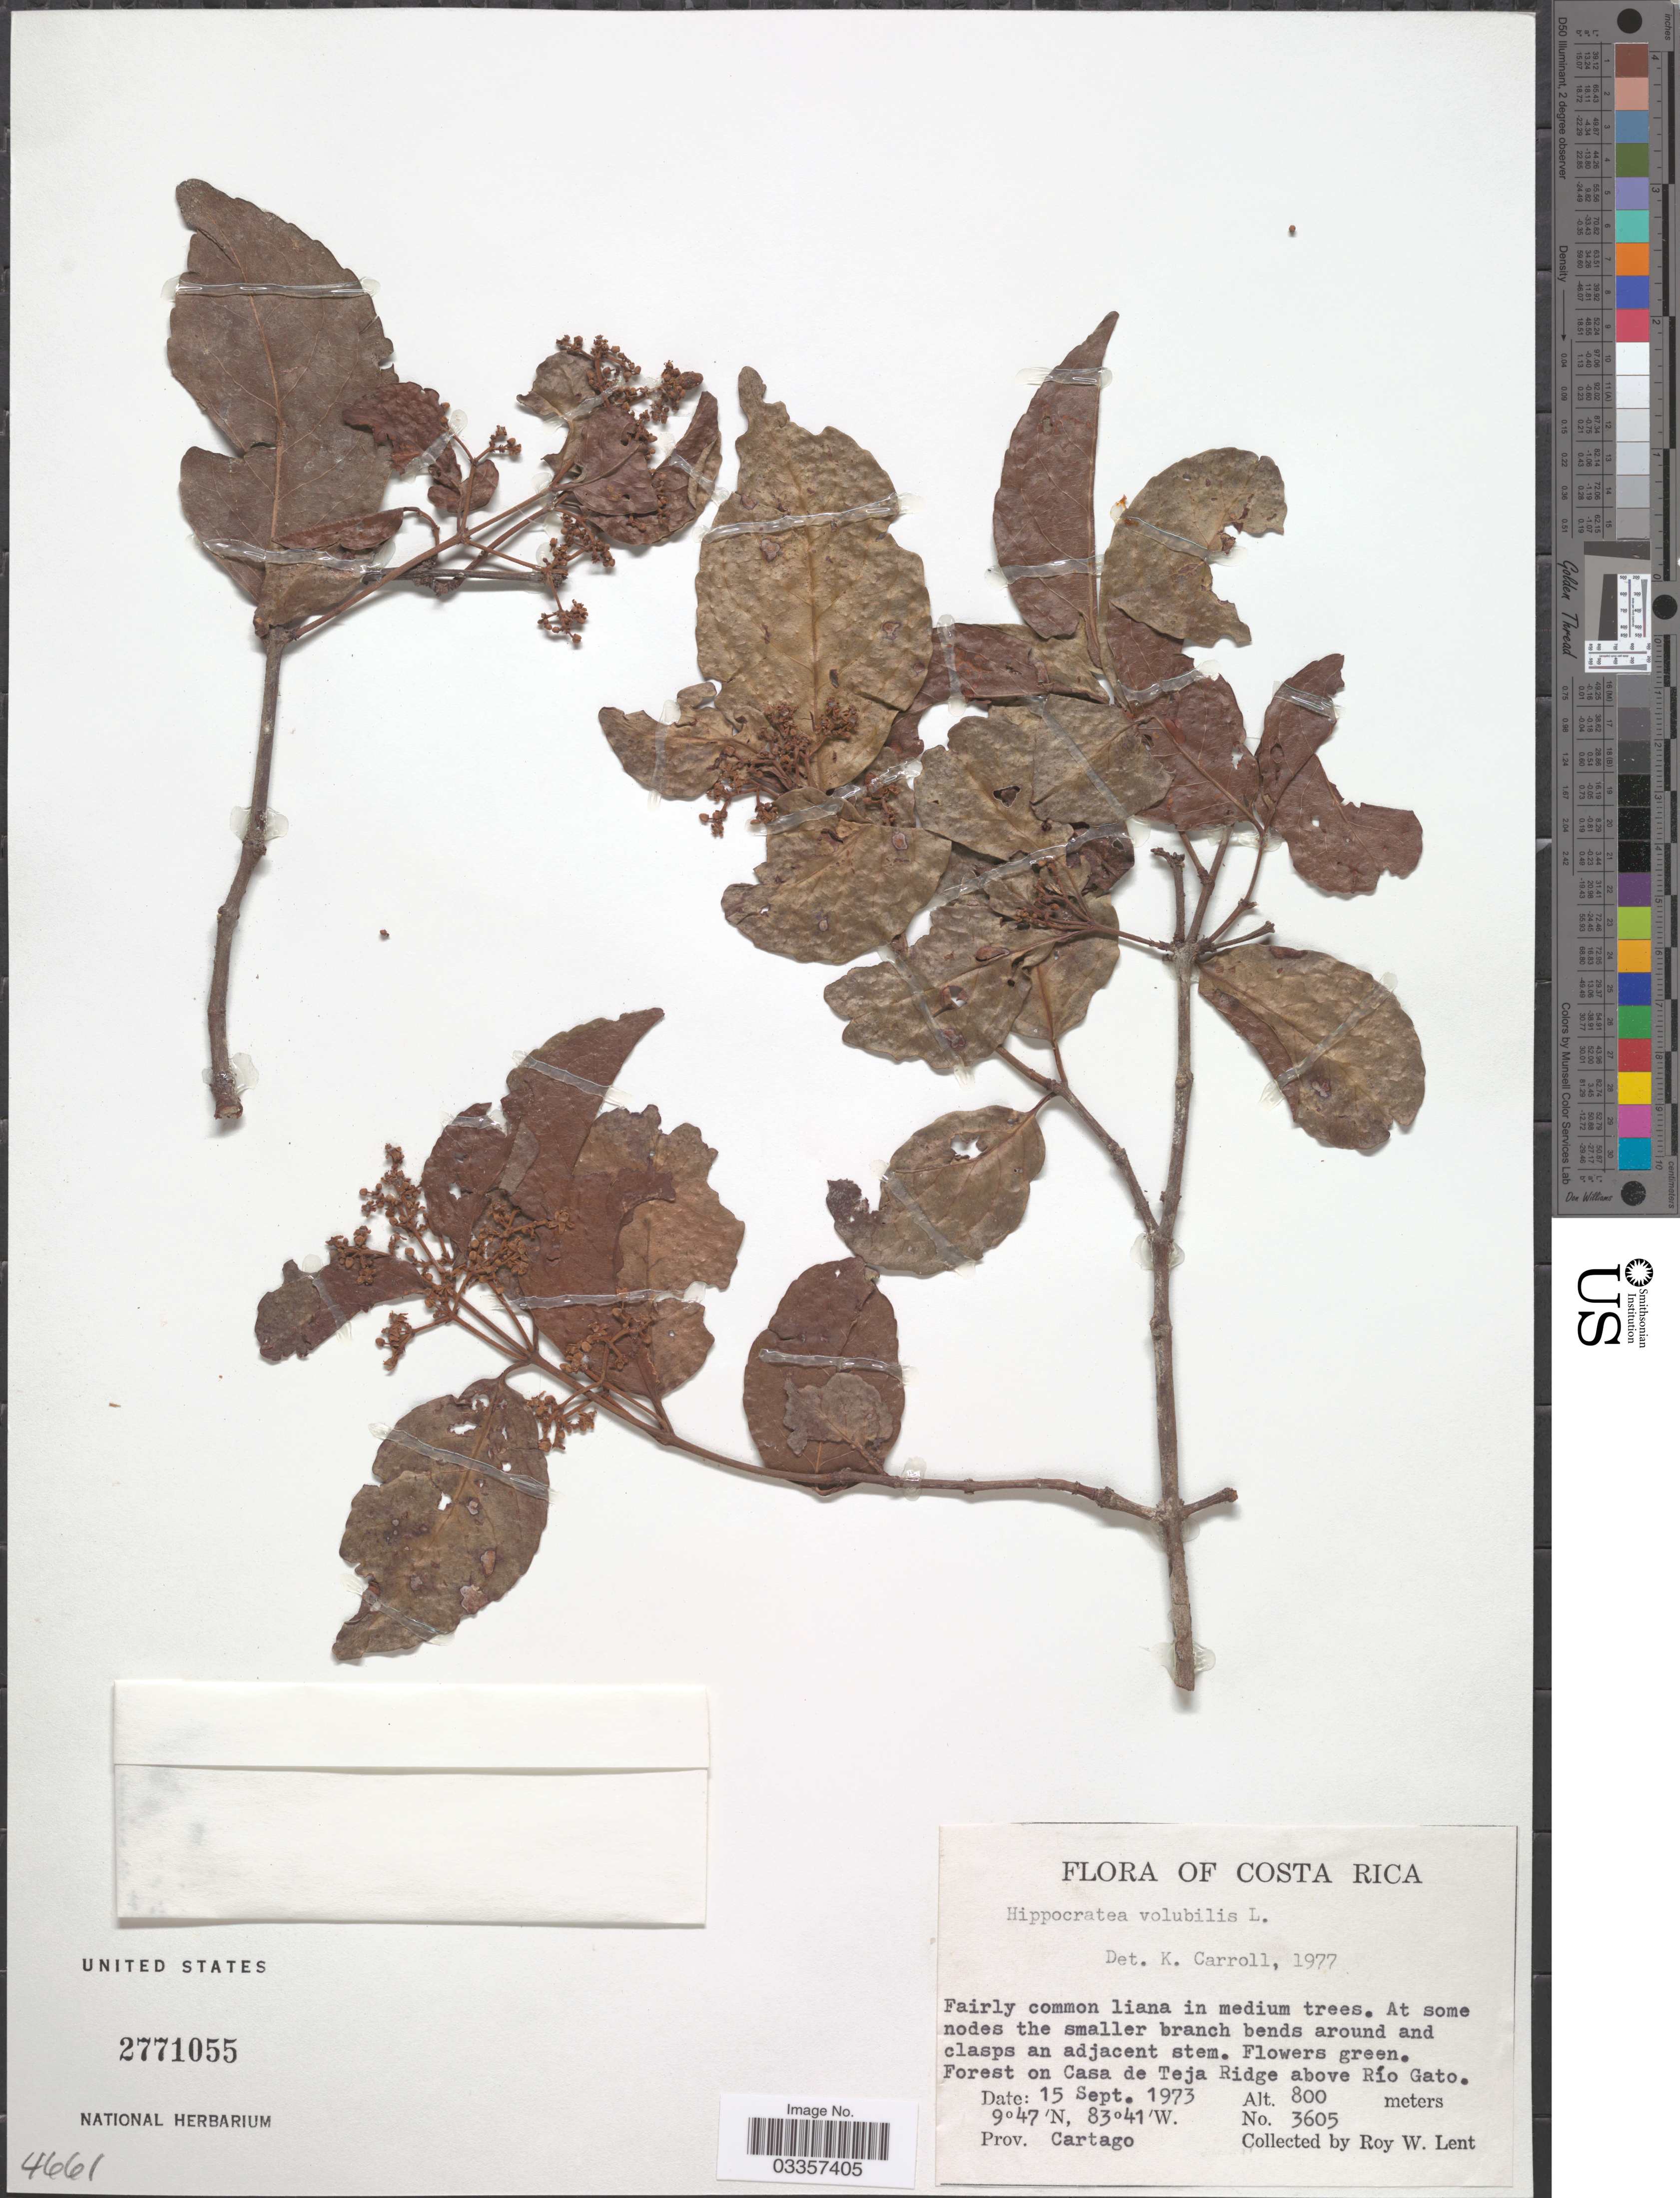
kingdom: Plantae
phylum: Tracheophyta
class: Magnoliopsida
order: Celastrales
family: Celastraceae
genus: Hippocratea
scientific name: Hippocratea volubilis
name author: L.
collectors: R. W. Lent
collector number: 3605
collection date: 1973-09-15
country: Costa Rica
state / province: Cartago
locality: Forest on Casa de Teja Ridge above Río Gato.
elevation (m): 800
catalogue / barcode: US 2771055